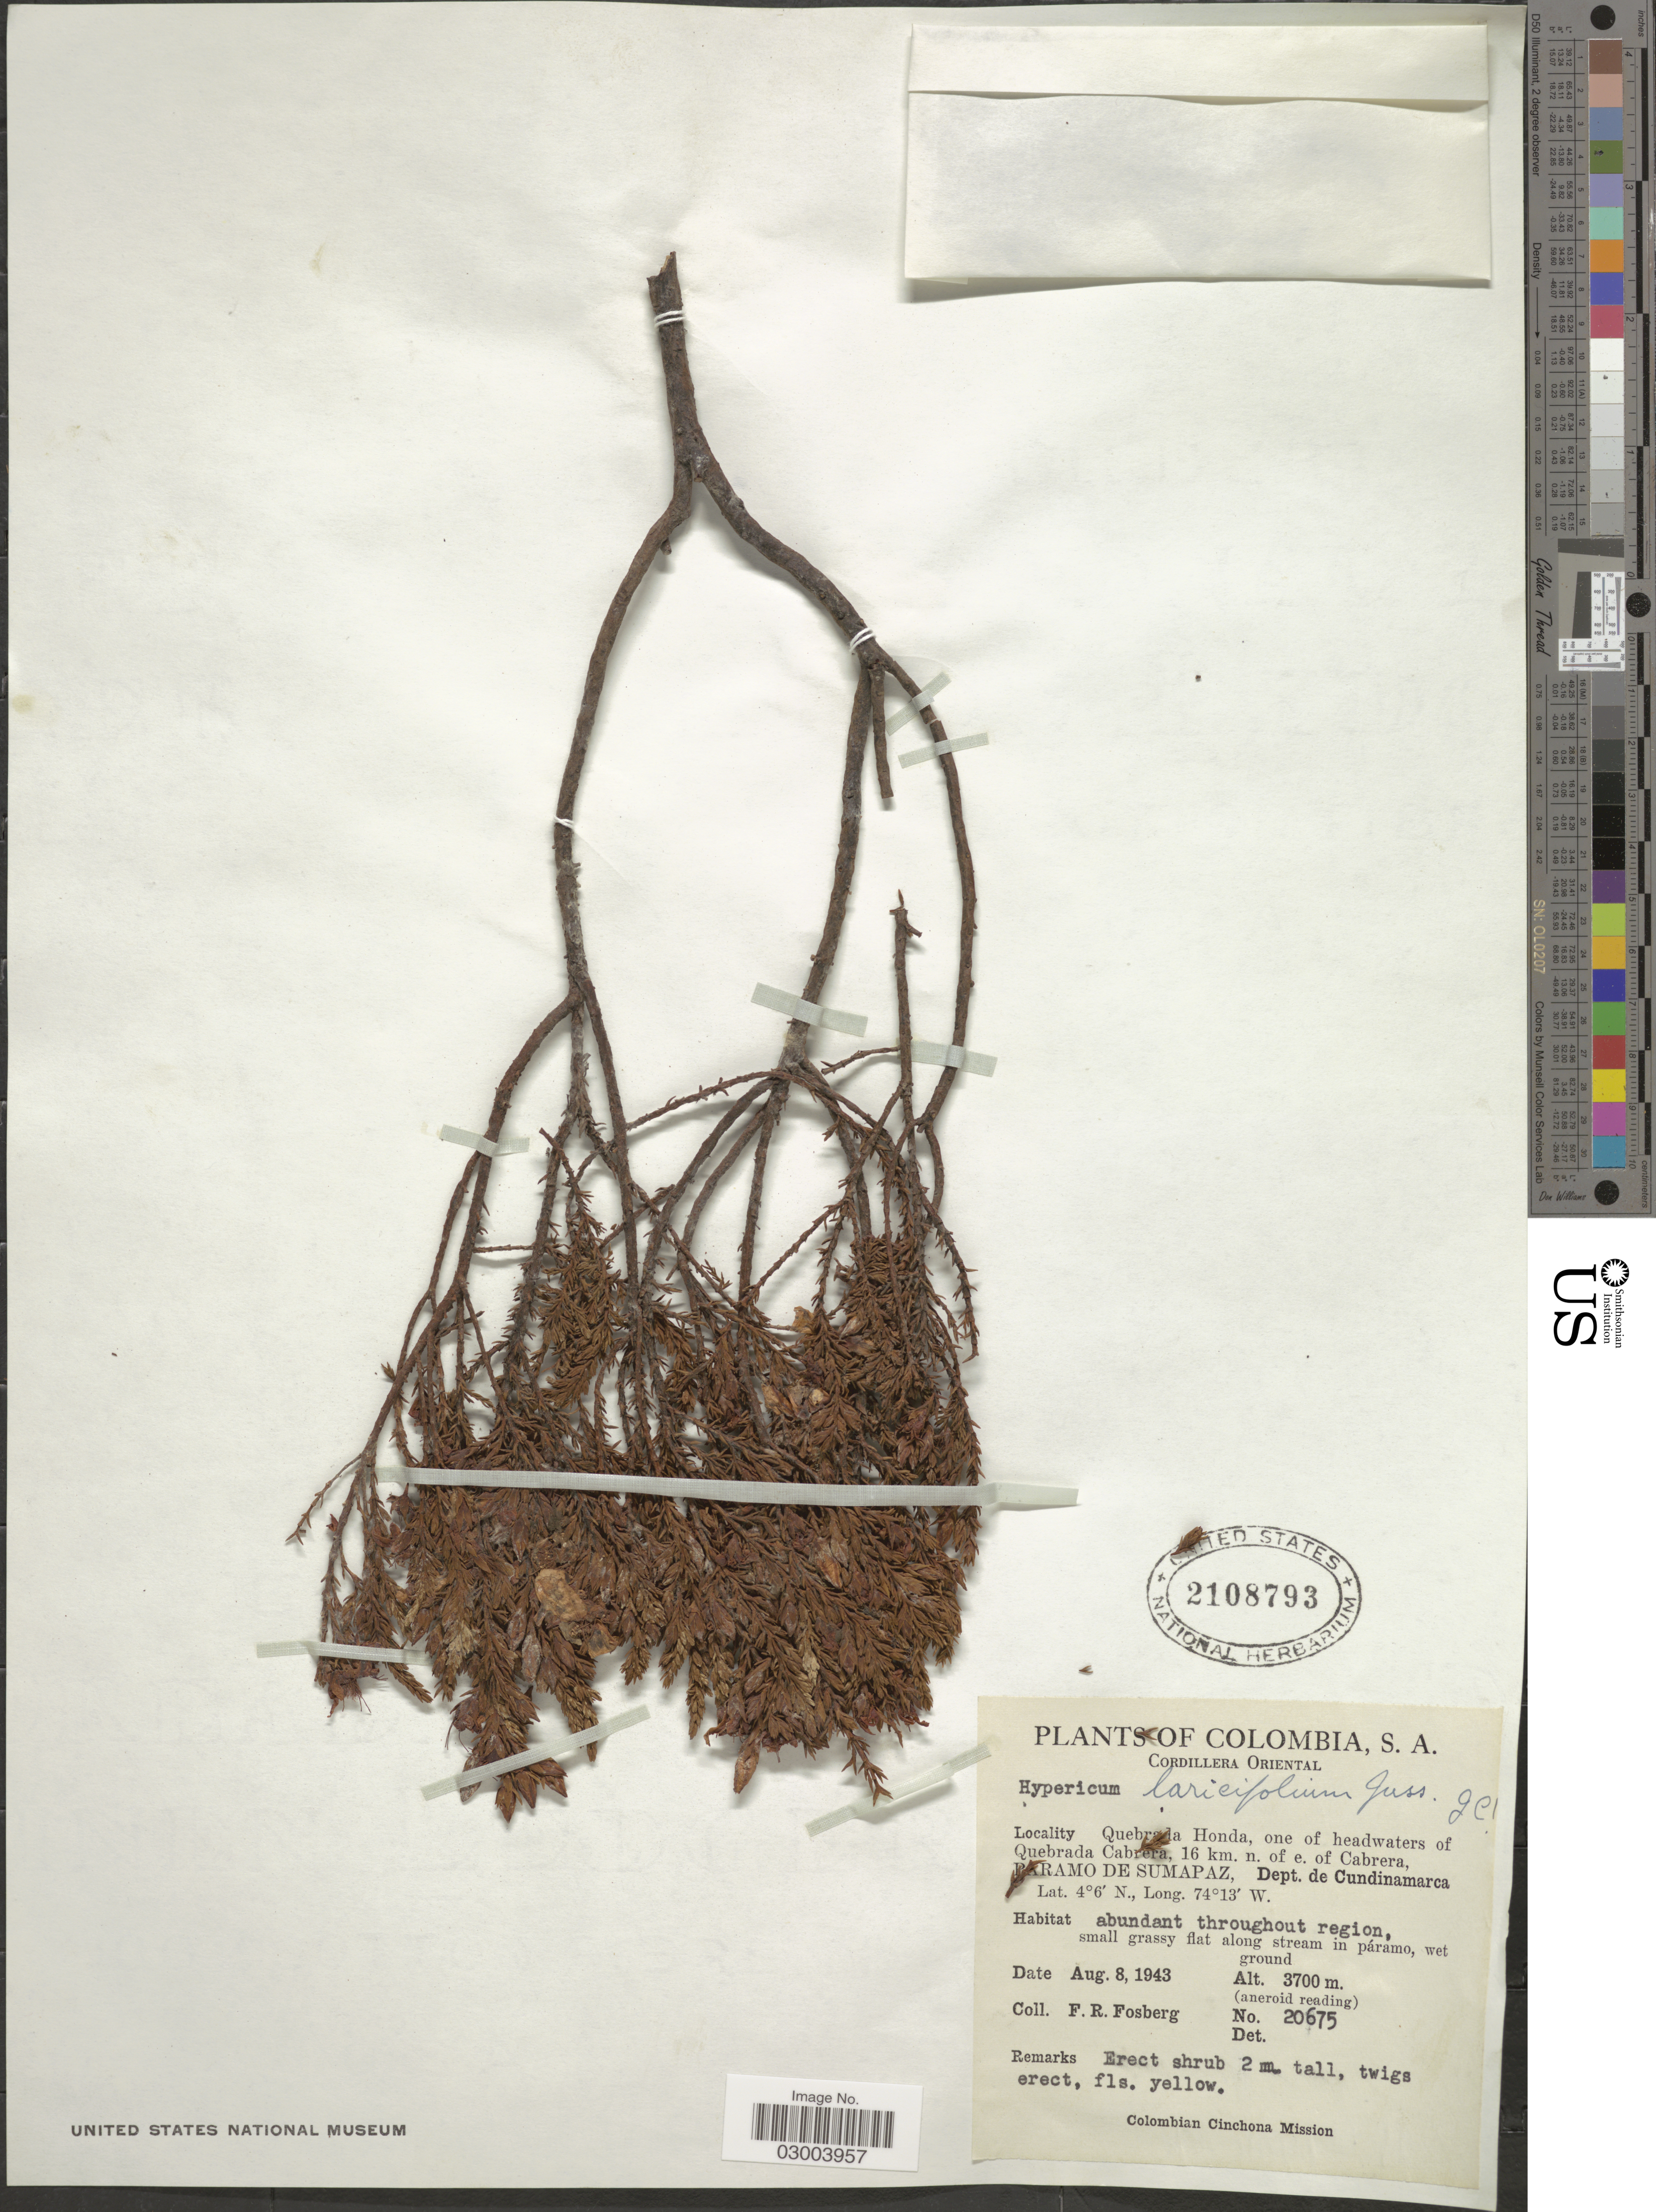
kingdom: Plantae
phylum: Tracheophyta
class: Magnoliopsida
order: Malpighiales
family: Hypericaceae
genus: Hypericum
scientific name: Hypericum laricifolium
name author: Juss.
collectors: F. R. Fosberg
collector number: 20675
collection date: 1943-08-08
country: Colombia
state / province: Cundinamarca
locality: Cordillera Oriental, Quebrada Honda, one of headwaters of Quebrada Cabrera, 16 km. n. of e. of Cabrera, Paramo de Sumapaz, Dept. de Cundinamarca.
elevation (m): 3700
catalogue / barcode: US 2108793